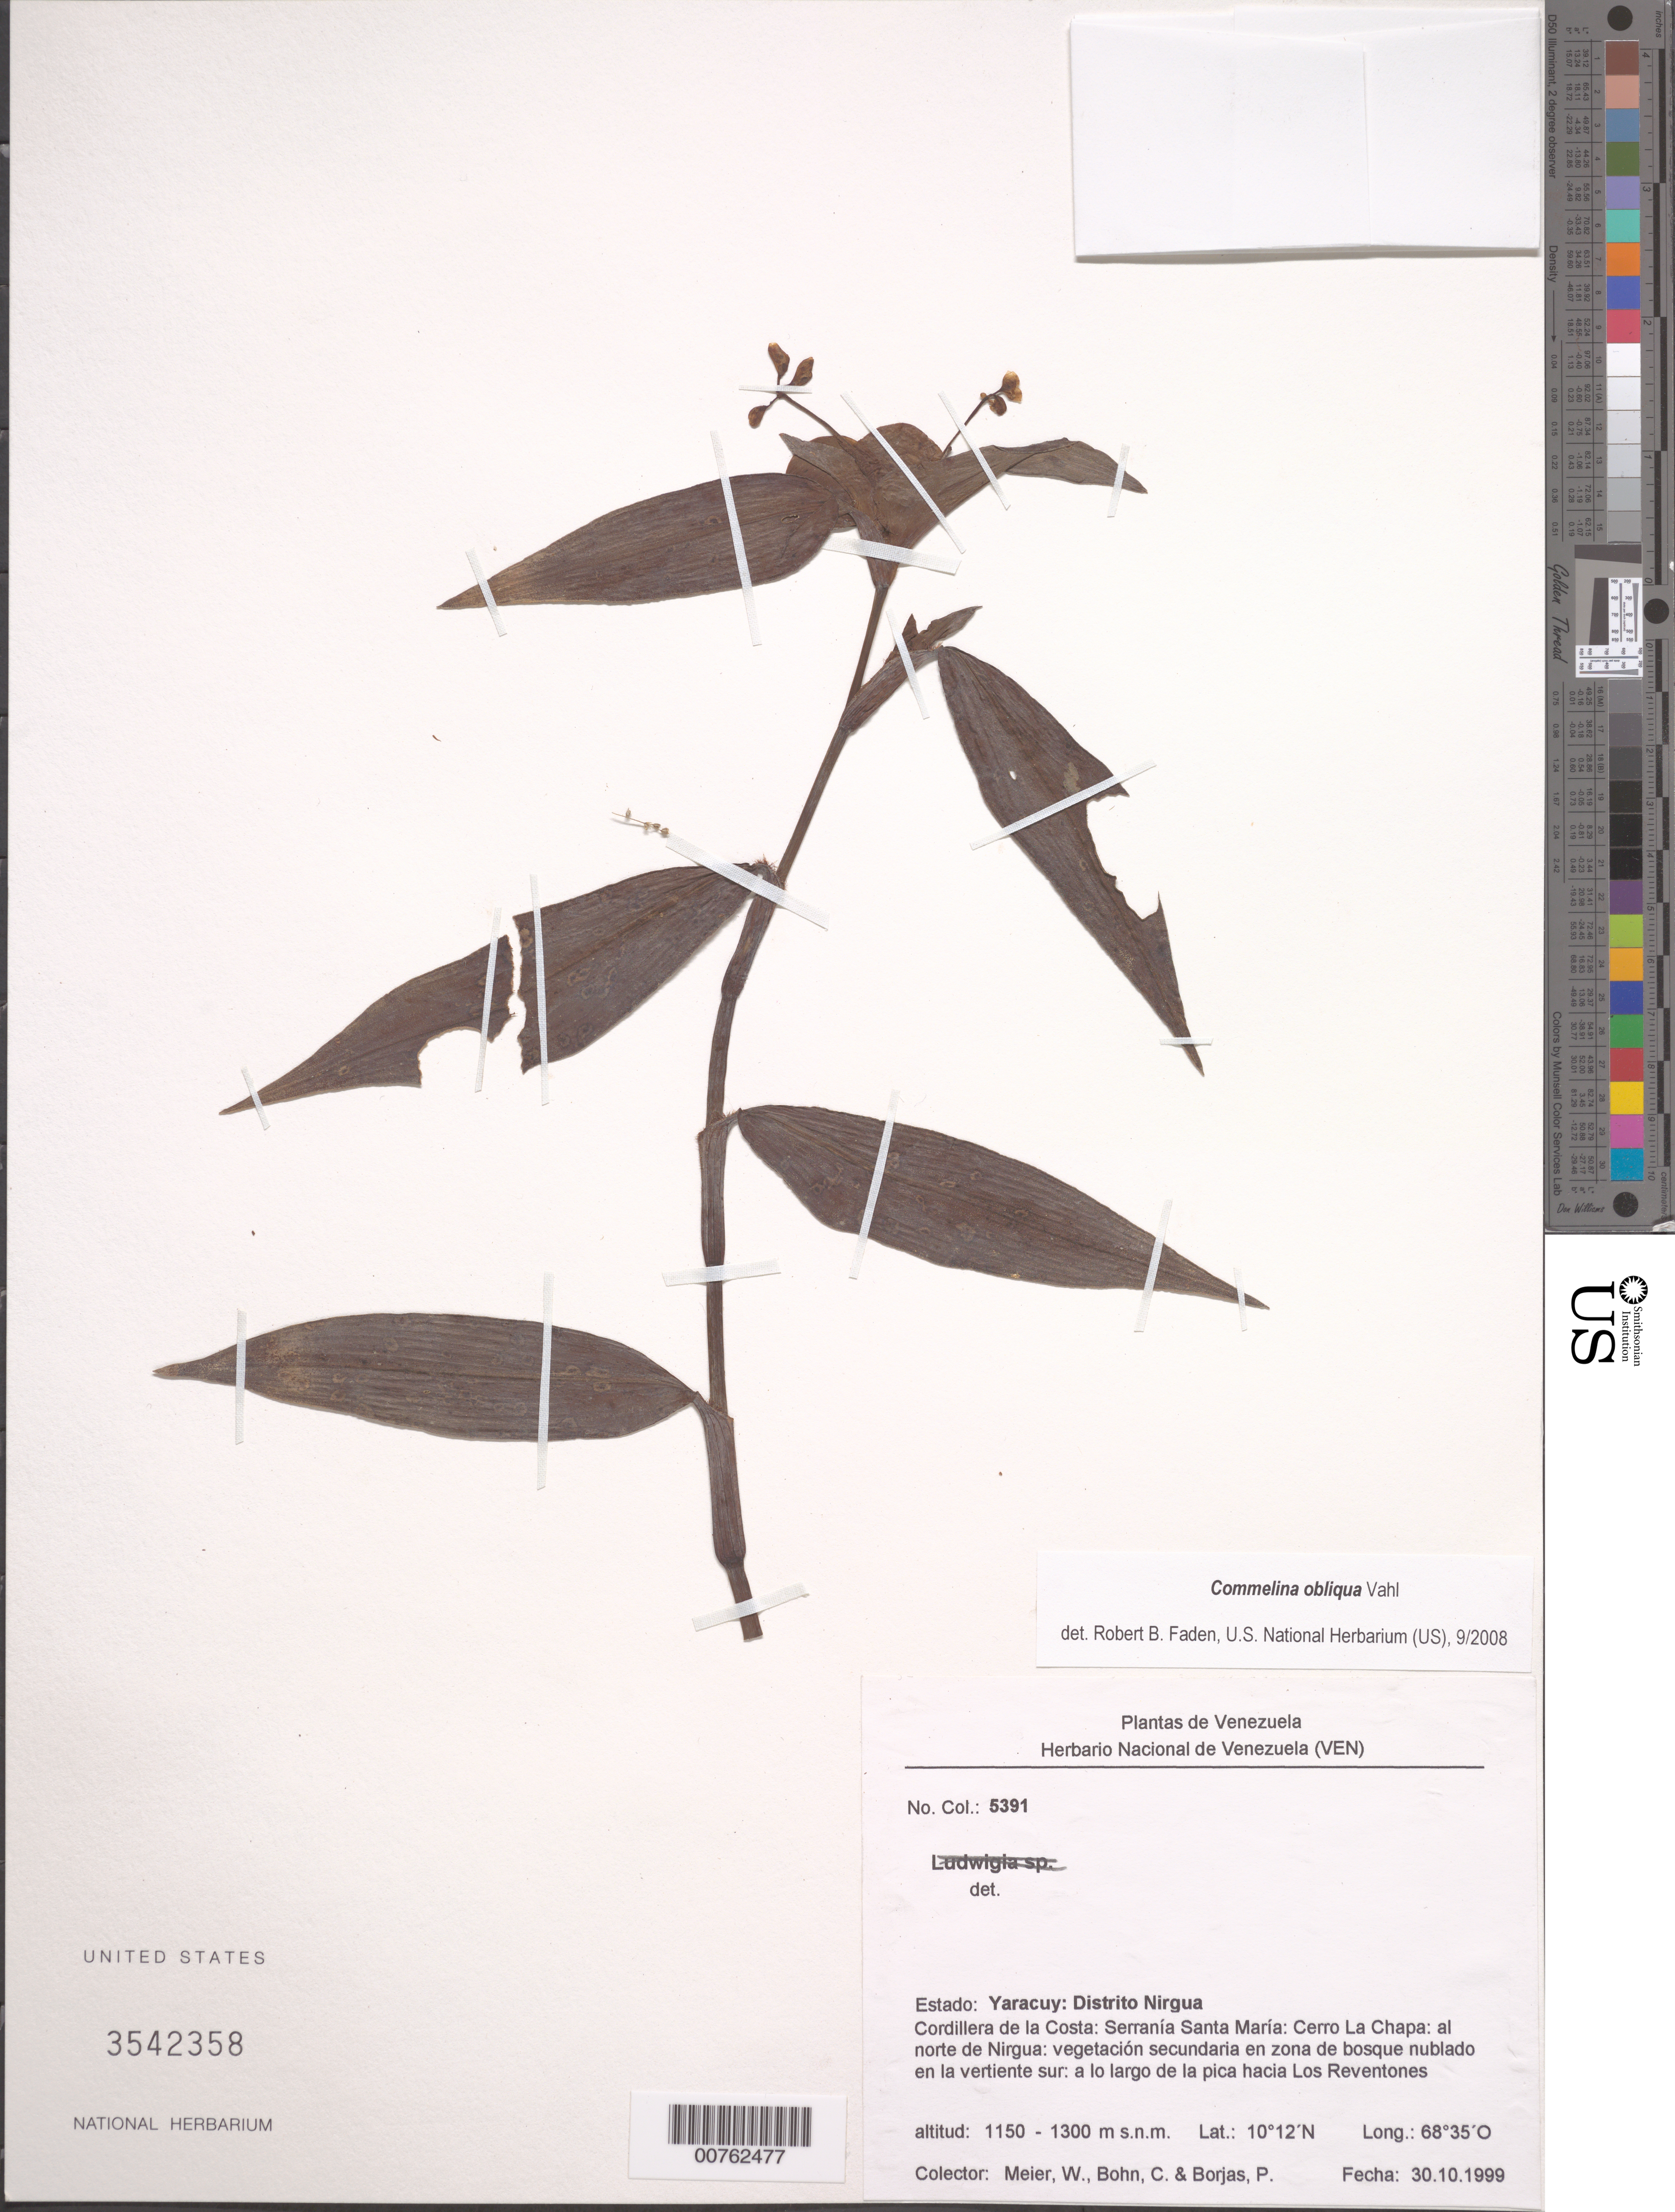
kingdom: Plantae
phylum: Tracheophyta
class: Liliopsida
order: Commelinales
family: Commelinaceae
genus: Commelina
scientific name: Commelina obliqua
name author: Vahl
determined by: Faden, Robert B., (US), Smithsonian Institution - National Museum of Natural History (UNITED STATES)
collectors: W. Meier, C. Bohn & P. Borjas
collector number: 5391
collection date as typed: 30 Oct 1999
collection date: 1999-10-30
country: Venezuela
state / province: Yaracuy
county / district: Nirgua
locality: Cordillera de la Costa: Serrania Santa Maria: Cerro La Chapa: al norte de Nirgua: vegetacion secundaria en zona de bosque nublado en la vertiente sur: a lo largo de la pica hacia Los Reventones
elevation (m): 1150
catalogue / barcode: US 3542358